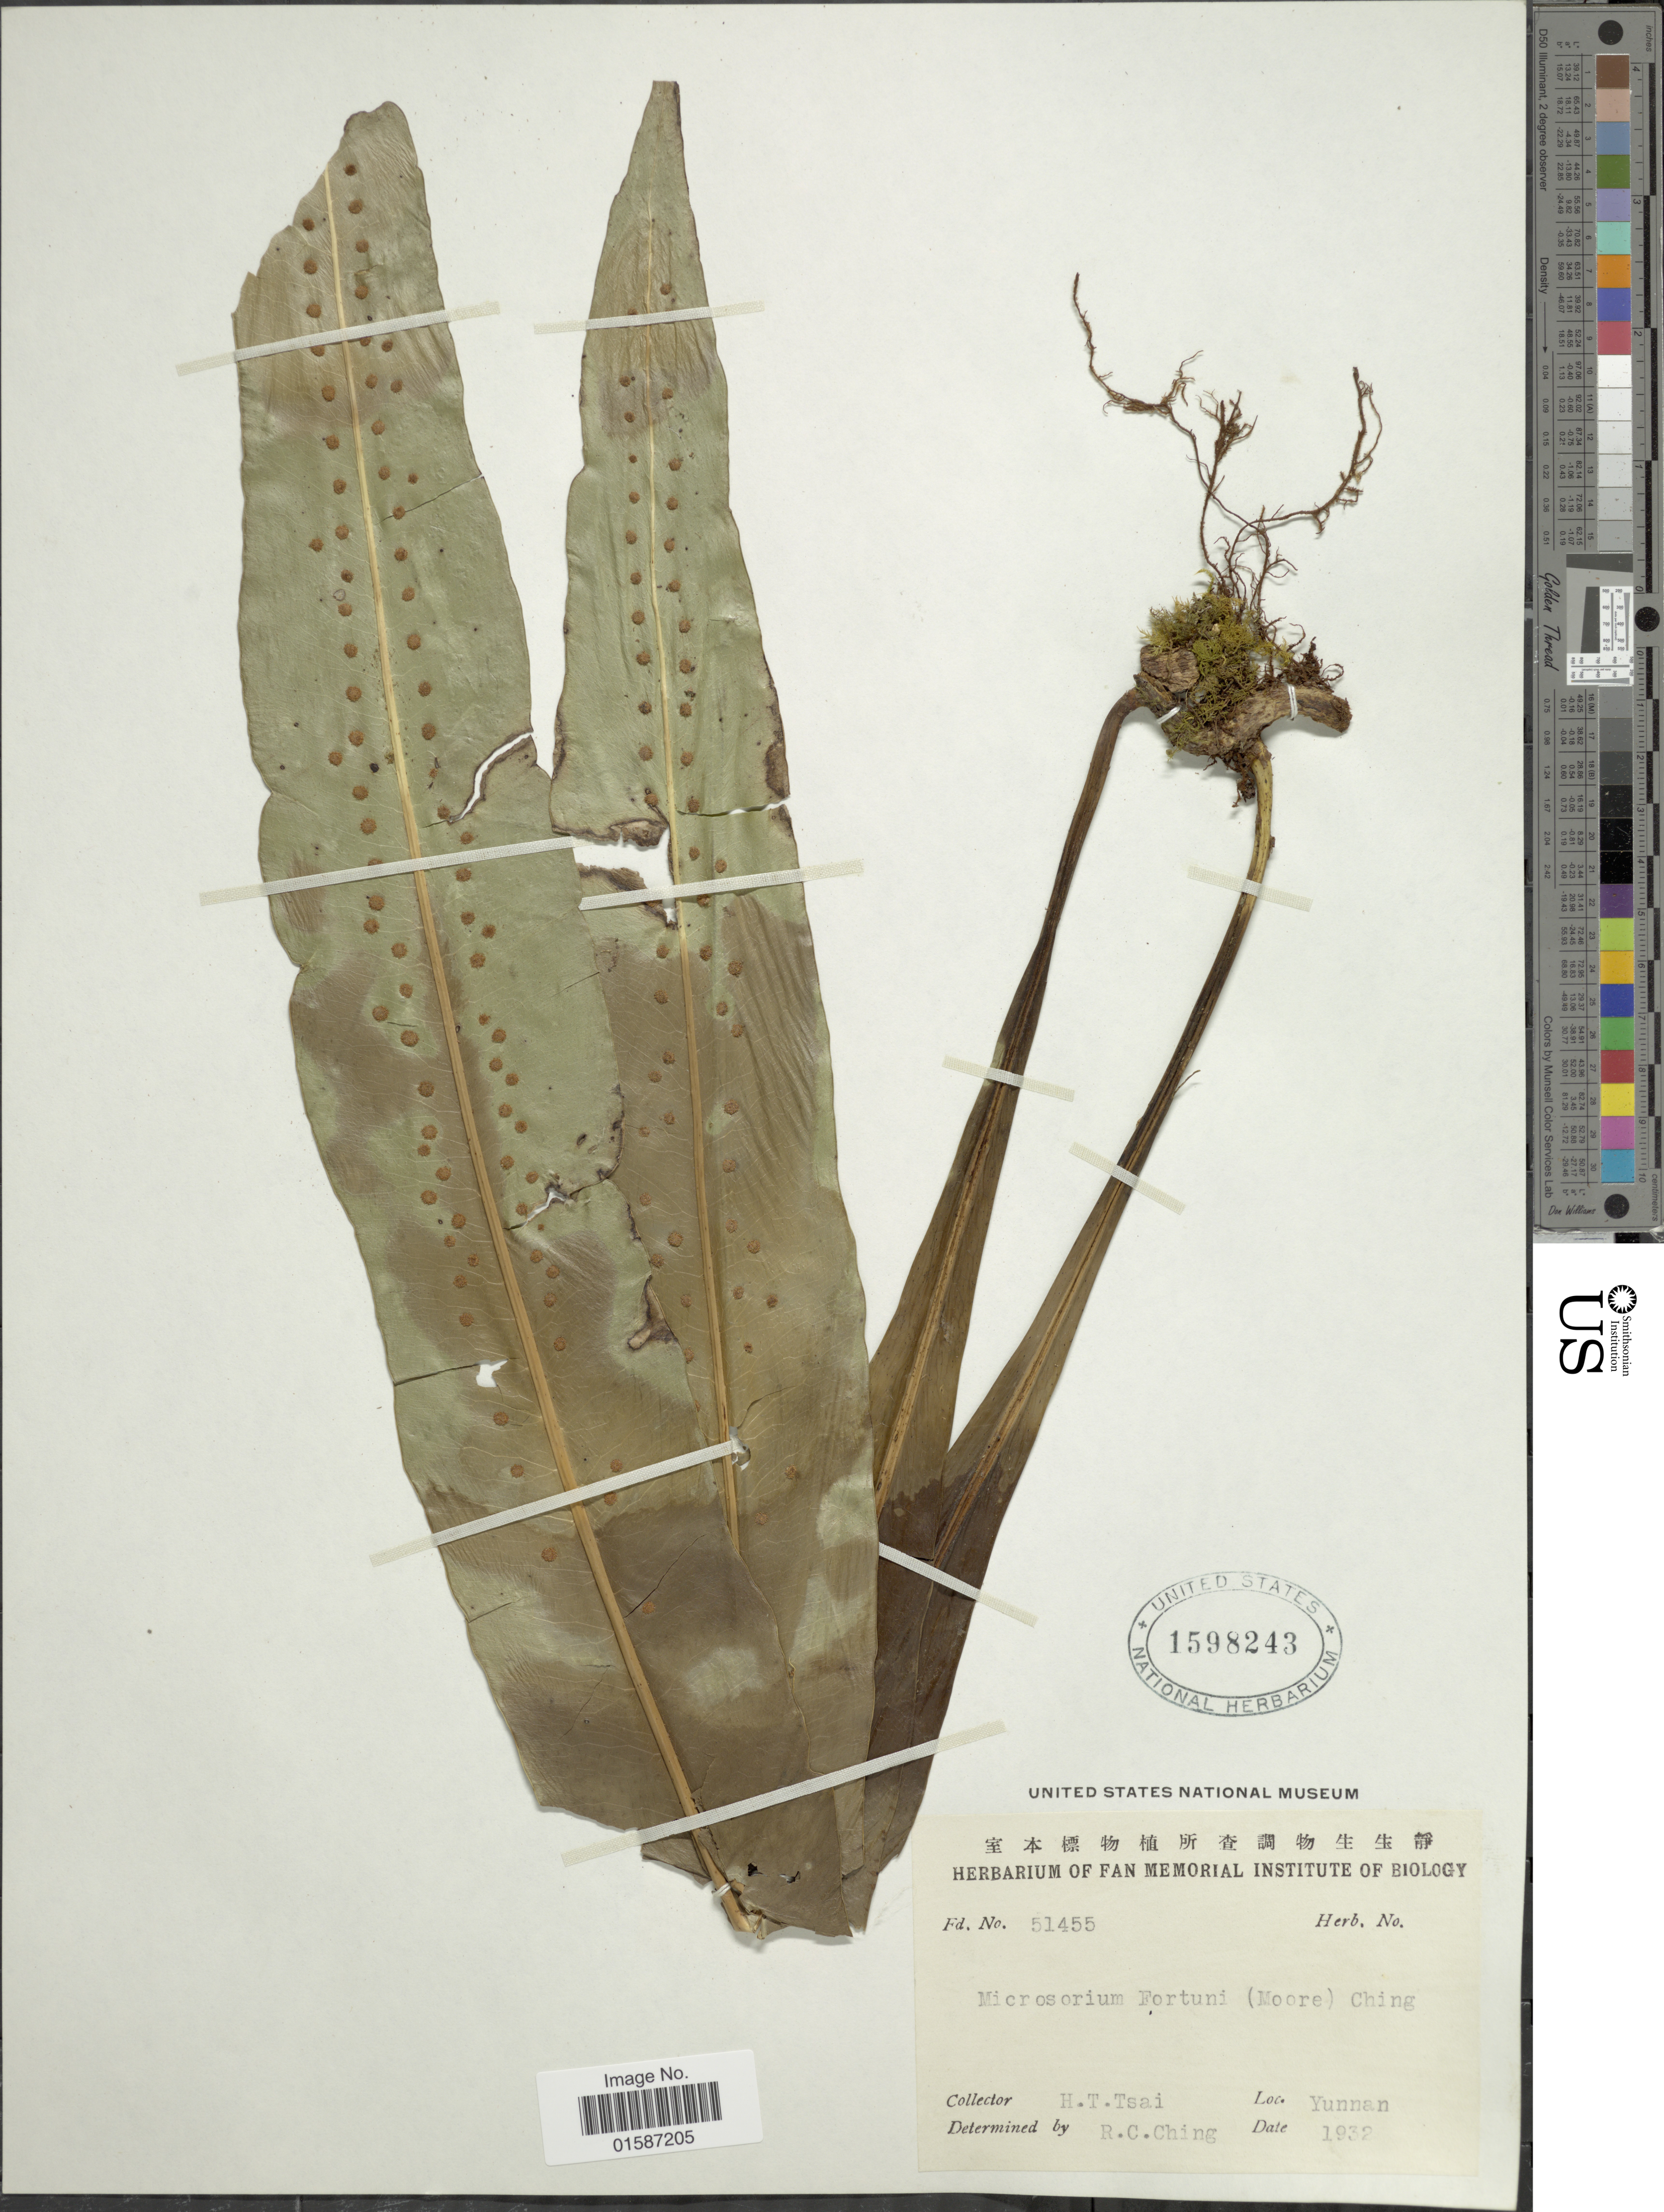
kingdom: Plantae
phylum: Tracheophyta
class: Polypodiopsida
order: Polypodiales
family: Polypodiaceae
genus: Neolepisorus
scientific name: Neolepisorus fortunei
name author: (T. Moore) Li S. Wang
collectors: H. Tsai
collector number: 51455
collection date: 1932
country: China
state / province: Yunnan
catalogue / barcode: US 1598243